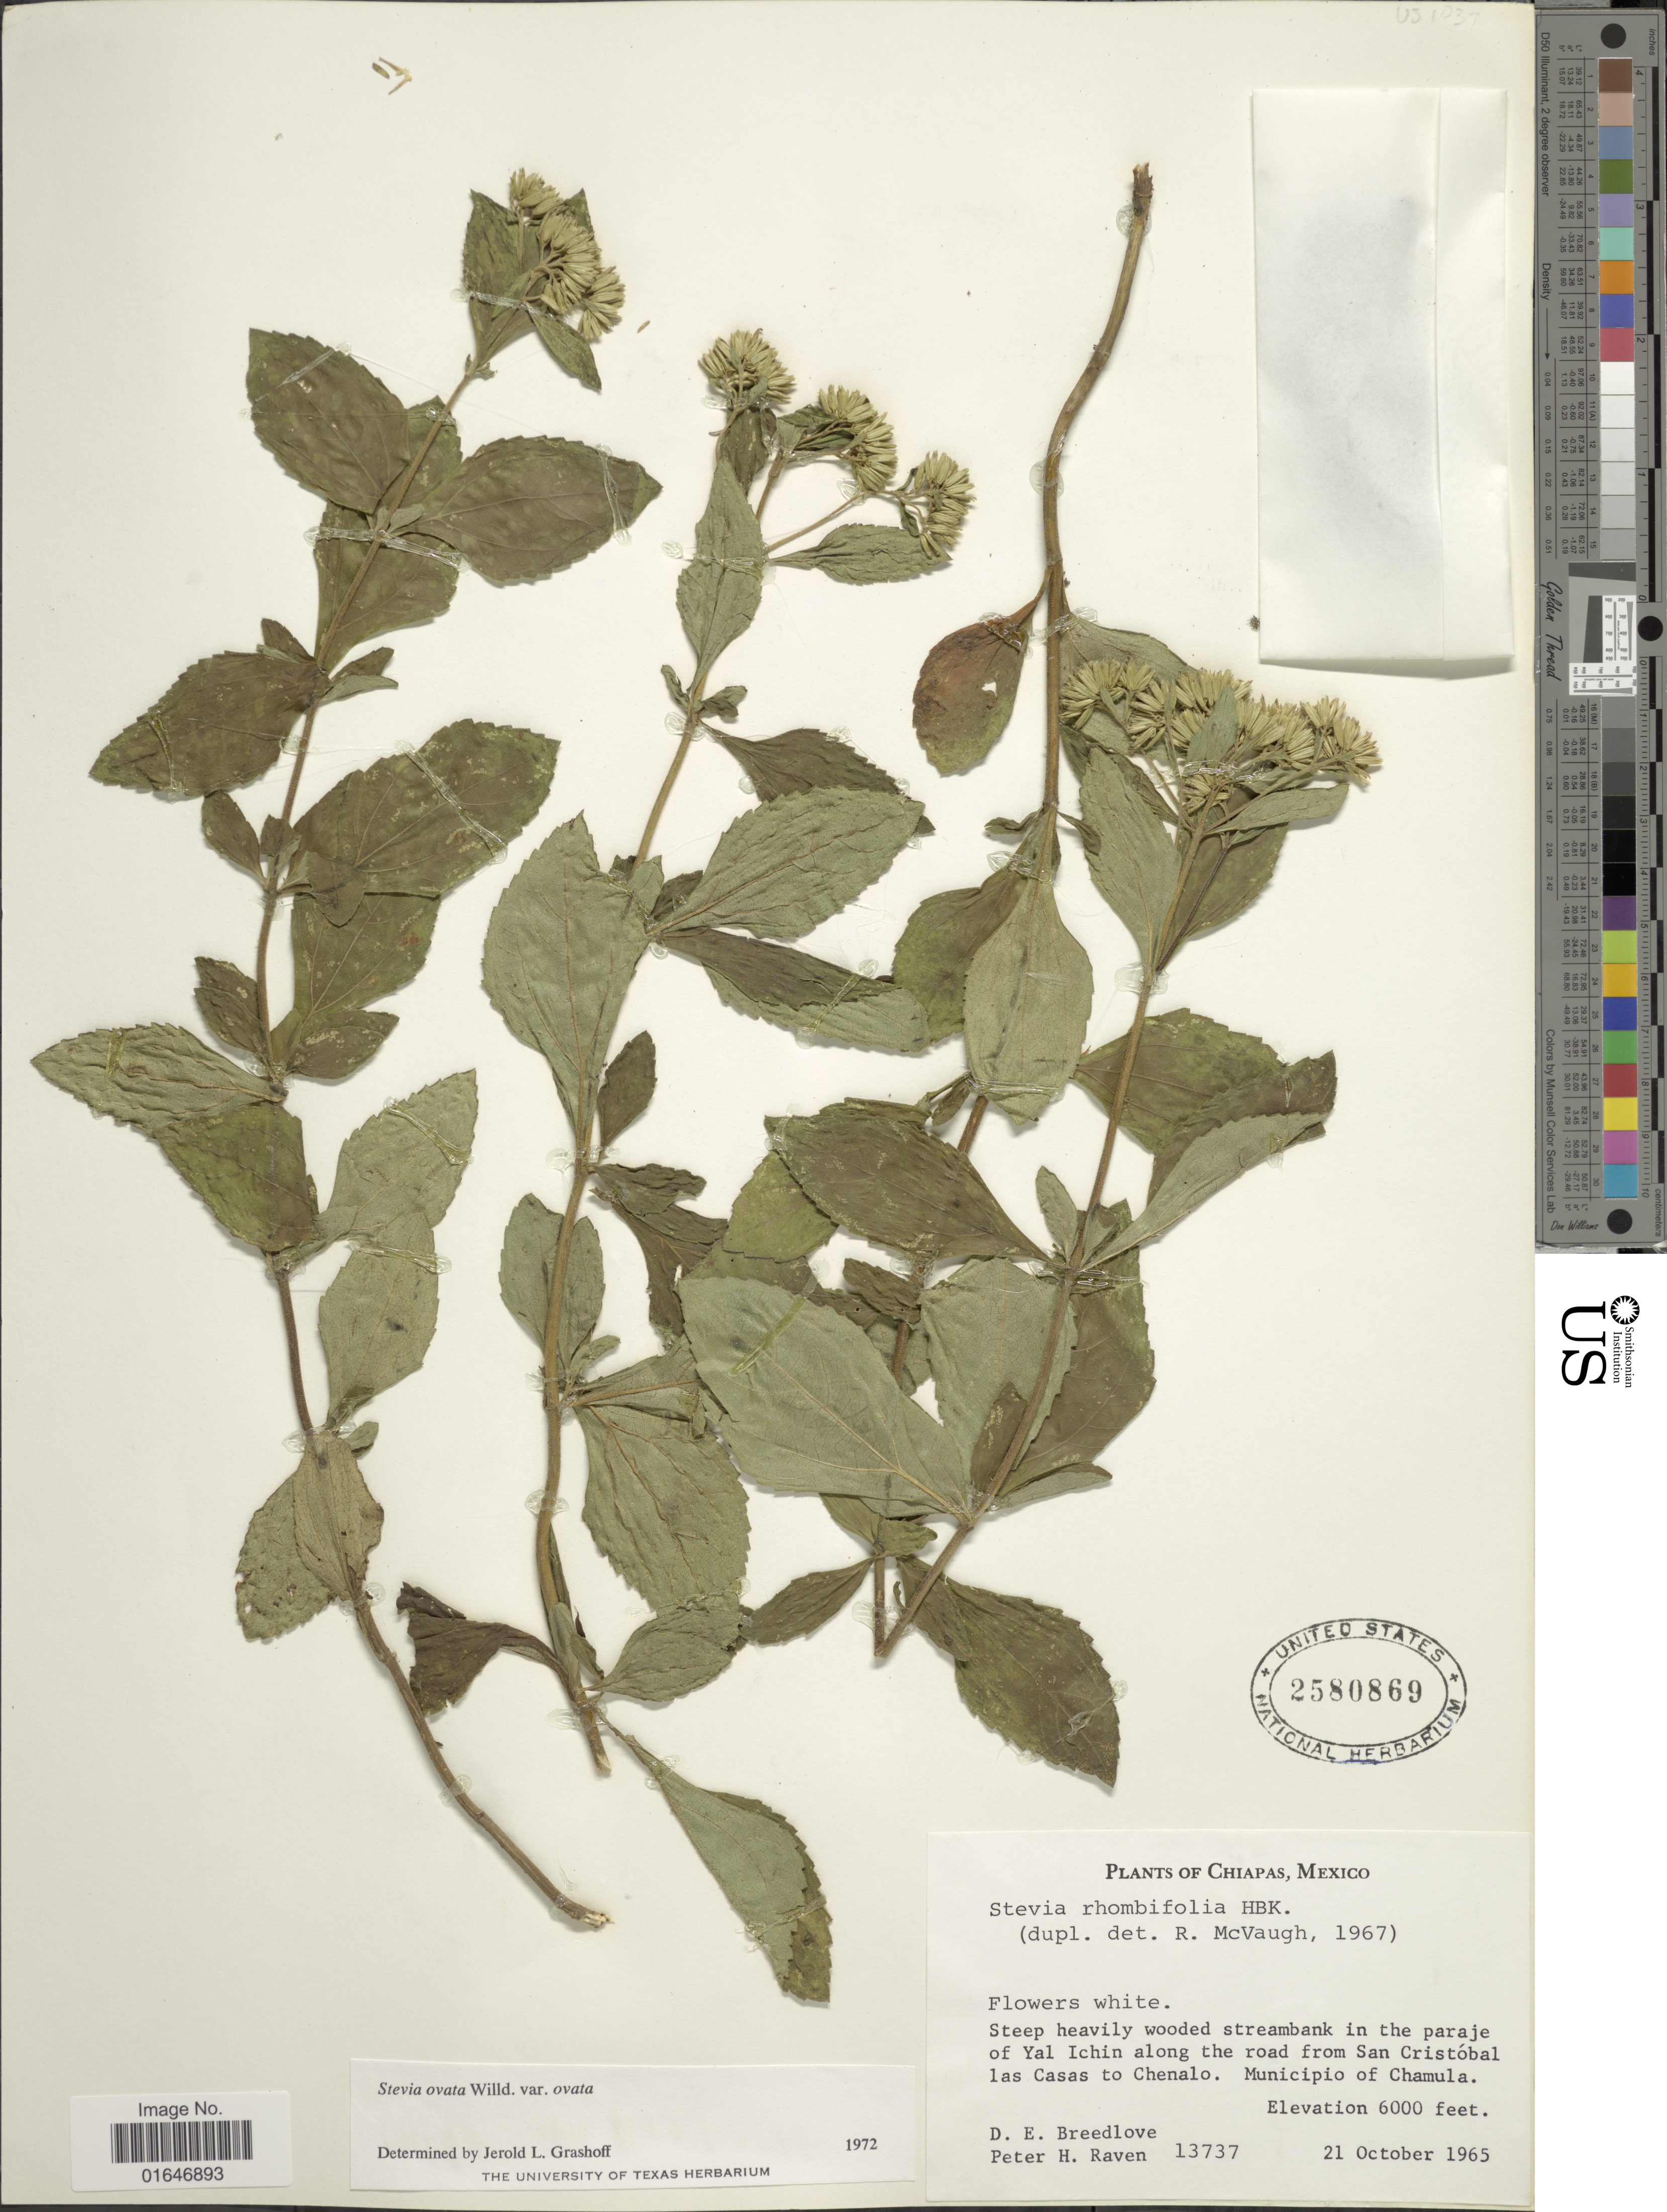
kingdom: Plantae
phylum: Tracheophyta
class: Magnoliopsida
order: Asterales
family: Asteraceae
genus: Stevia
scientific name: Stevia ovata var. ovata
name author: Willd.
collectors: D. E. Breedlove & P. Raven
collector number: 13737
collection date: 1965-10-21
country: Mexico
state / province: Chiapas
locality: Steep heavily wooded streambank in the paraje of Yal Ichin along the road from San Cristóbal las Casas to Chenalo, Municipio of Chamula.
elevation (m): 1829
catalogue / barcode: US 2580869